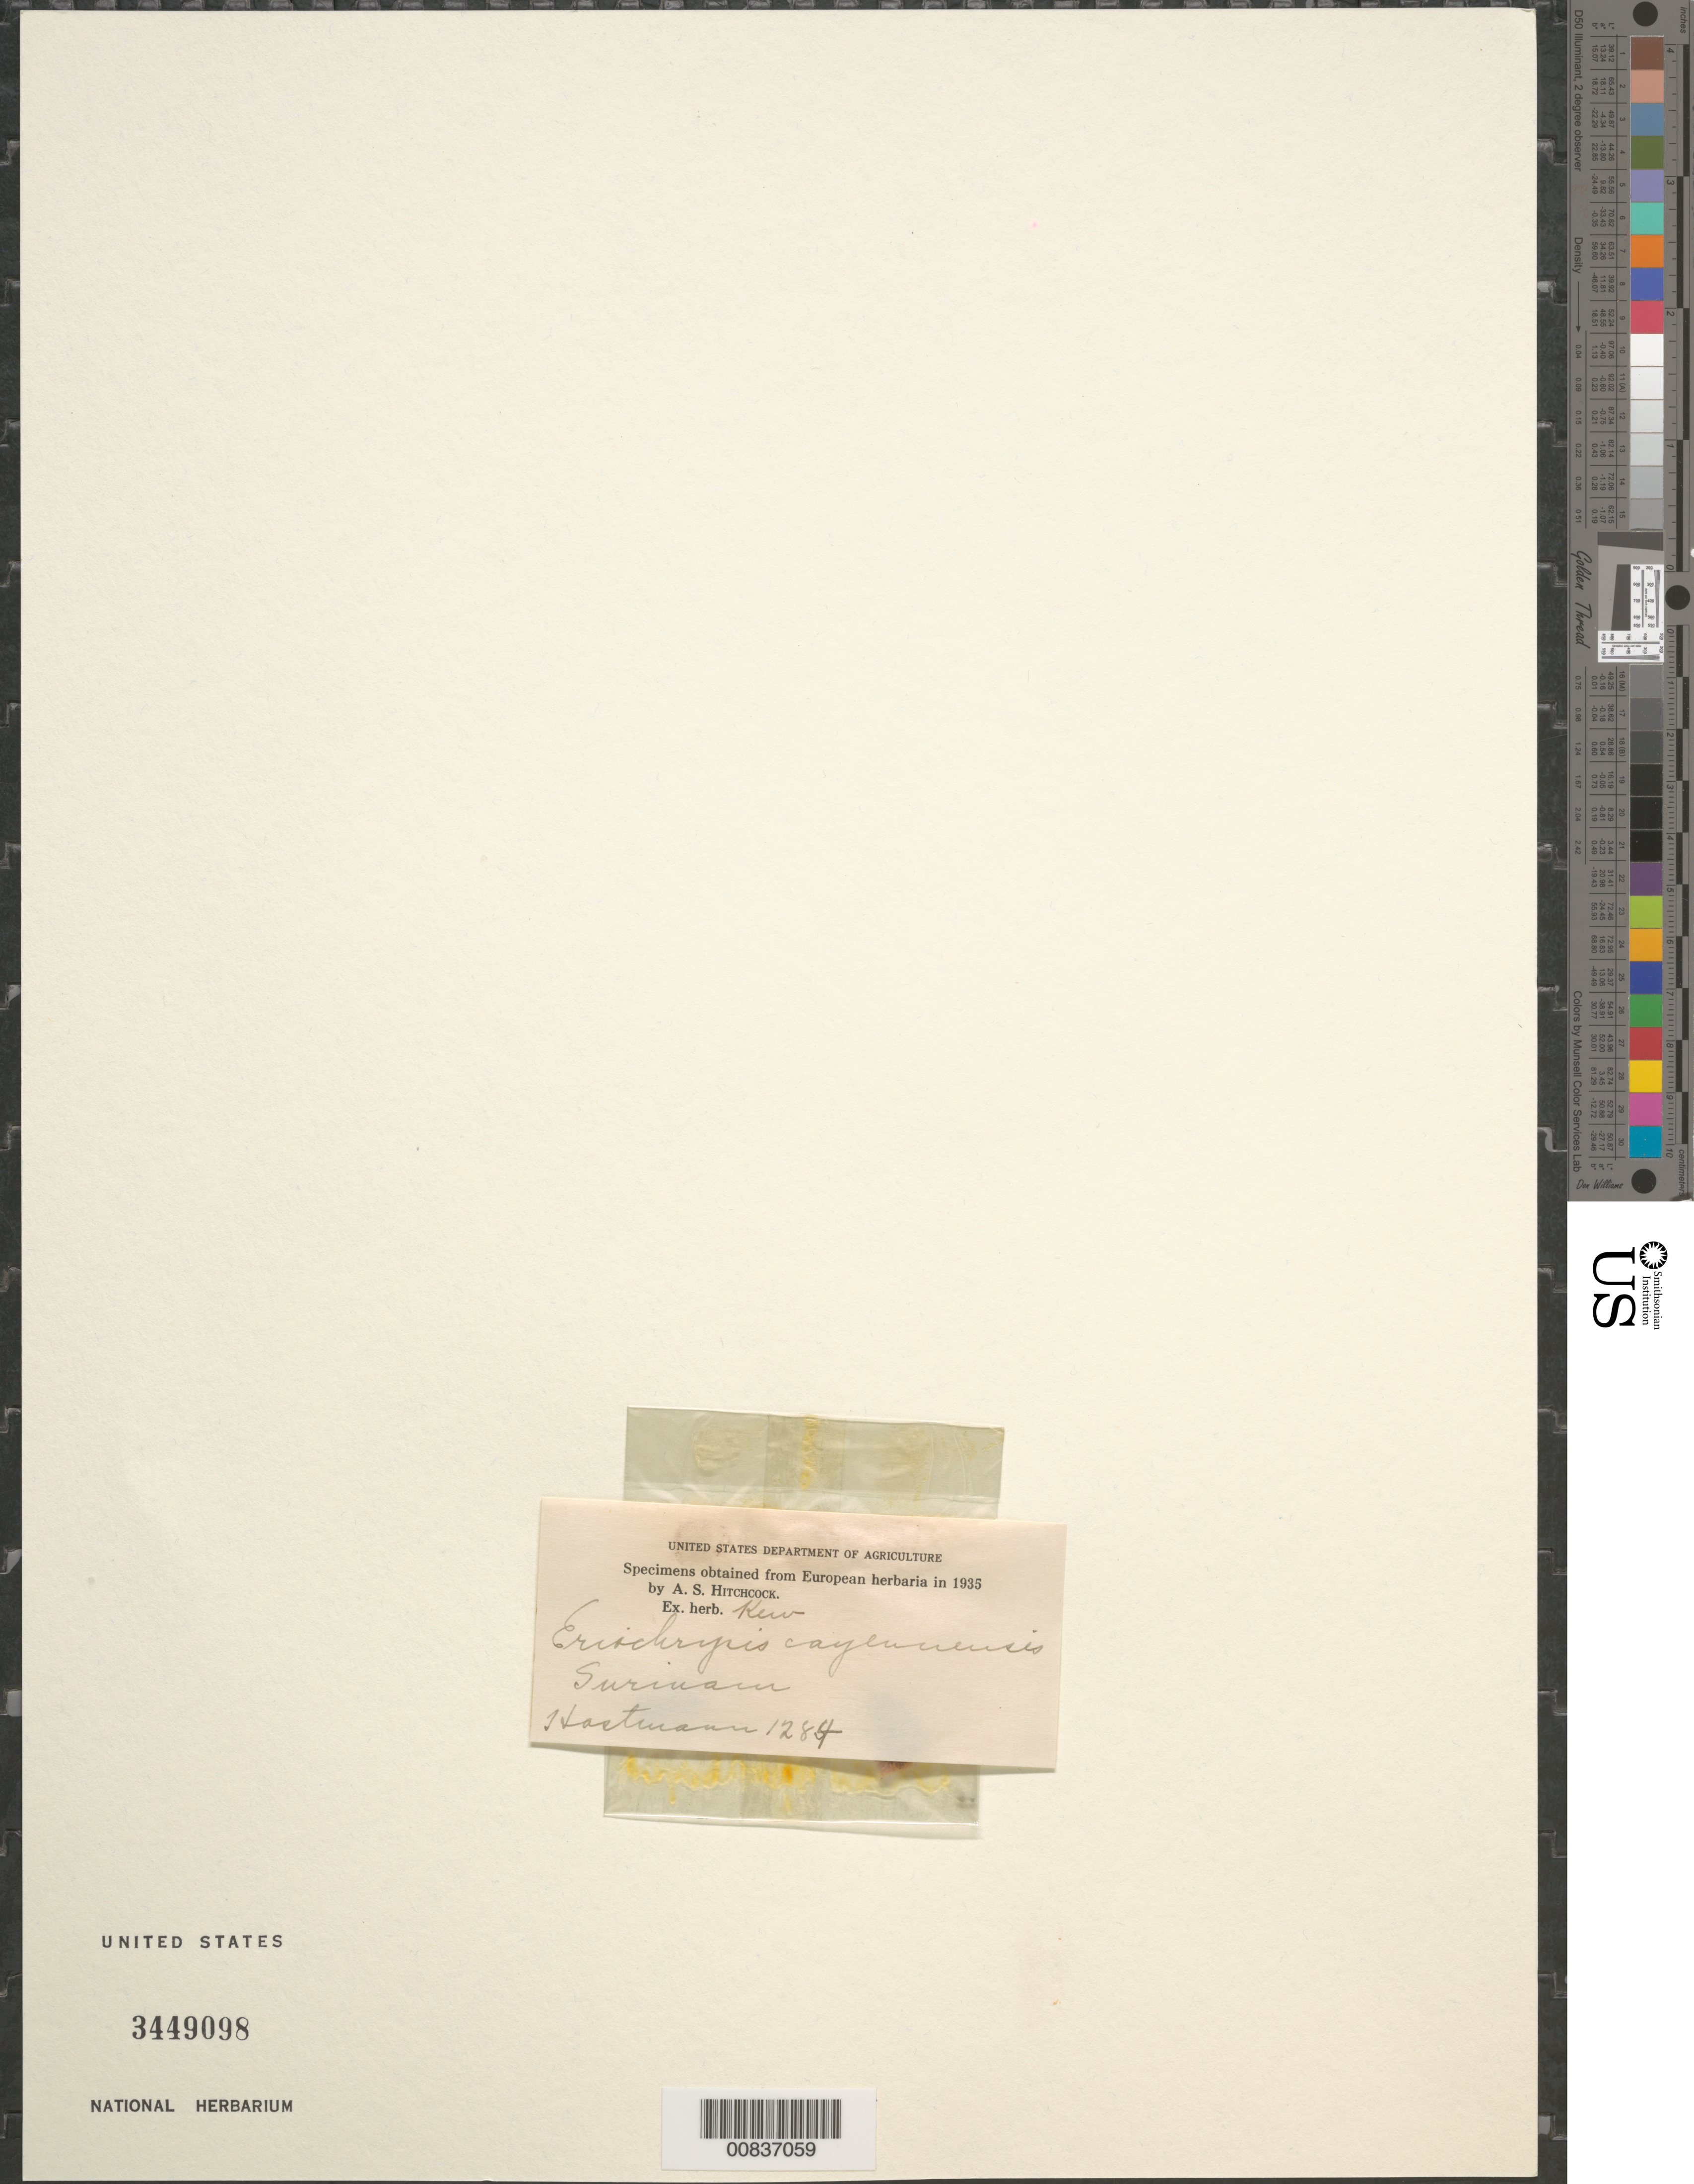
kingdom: Plantae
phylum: Tracheophyta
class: Liliopsida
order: Poales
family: Poaceae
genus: Eriochrysis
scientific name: Eriochrysis cayennensis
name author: P. Beauv.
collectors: F. Hostmann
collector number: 1284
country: Suriname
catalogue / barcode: US 3449098